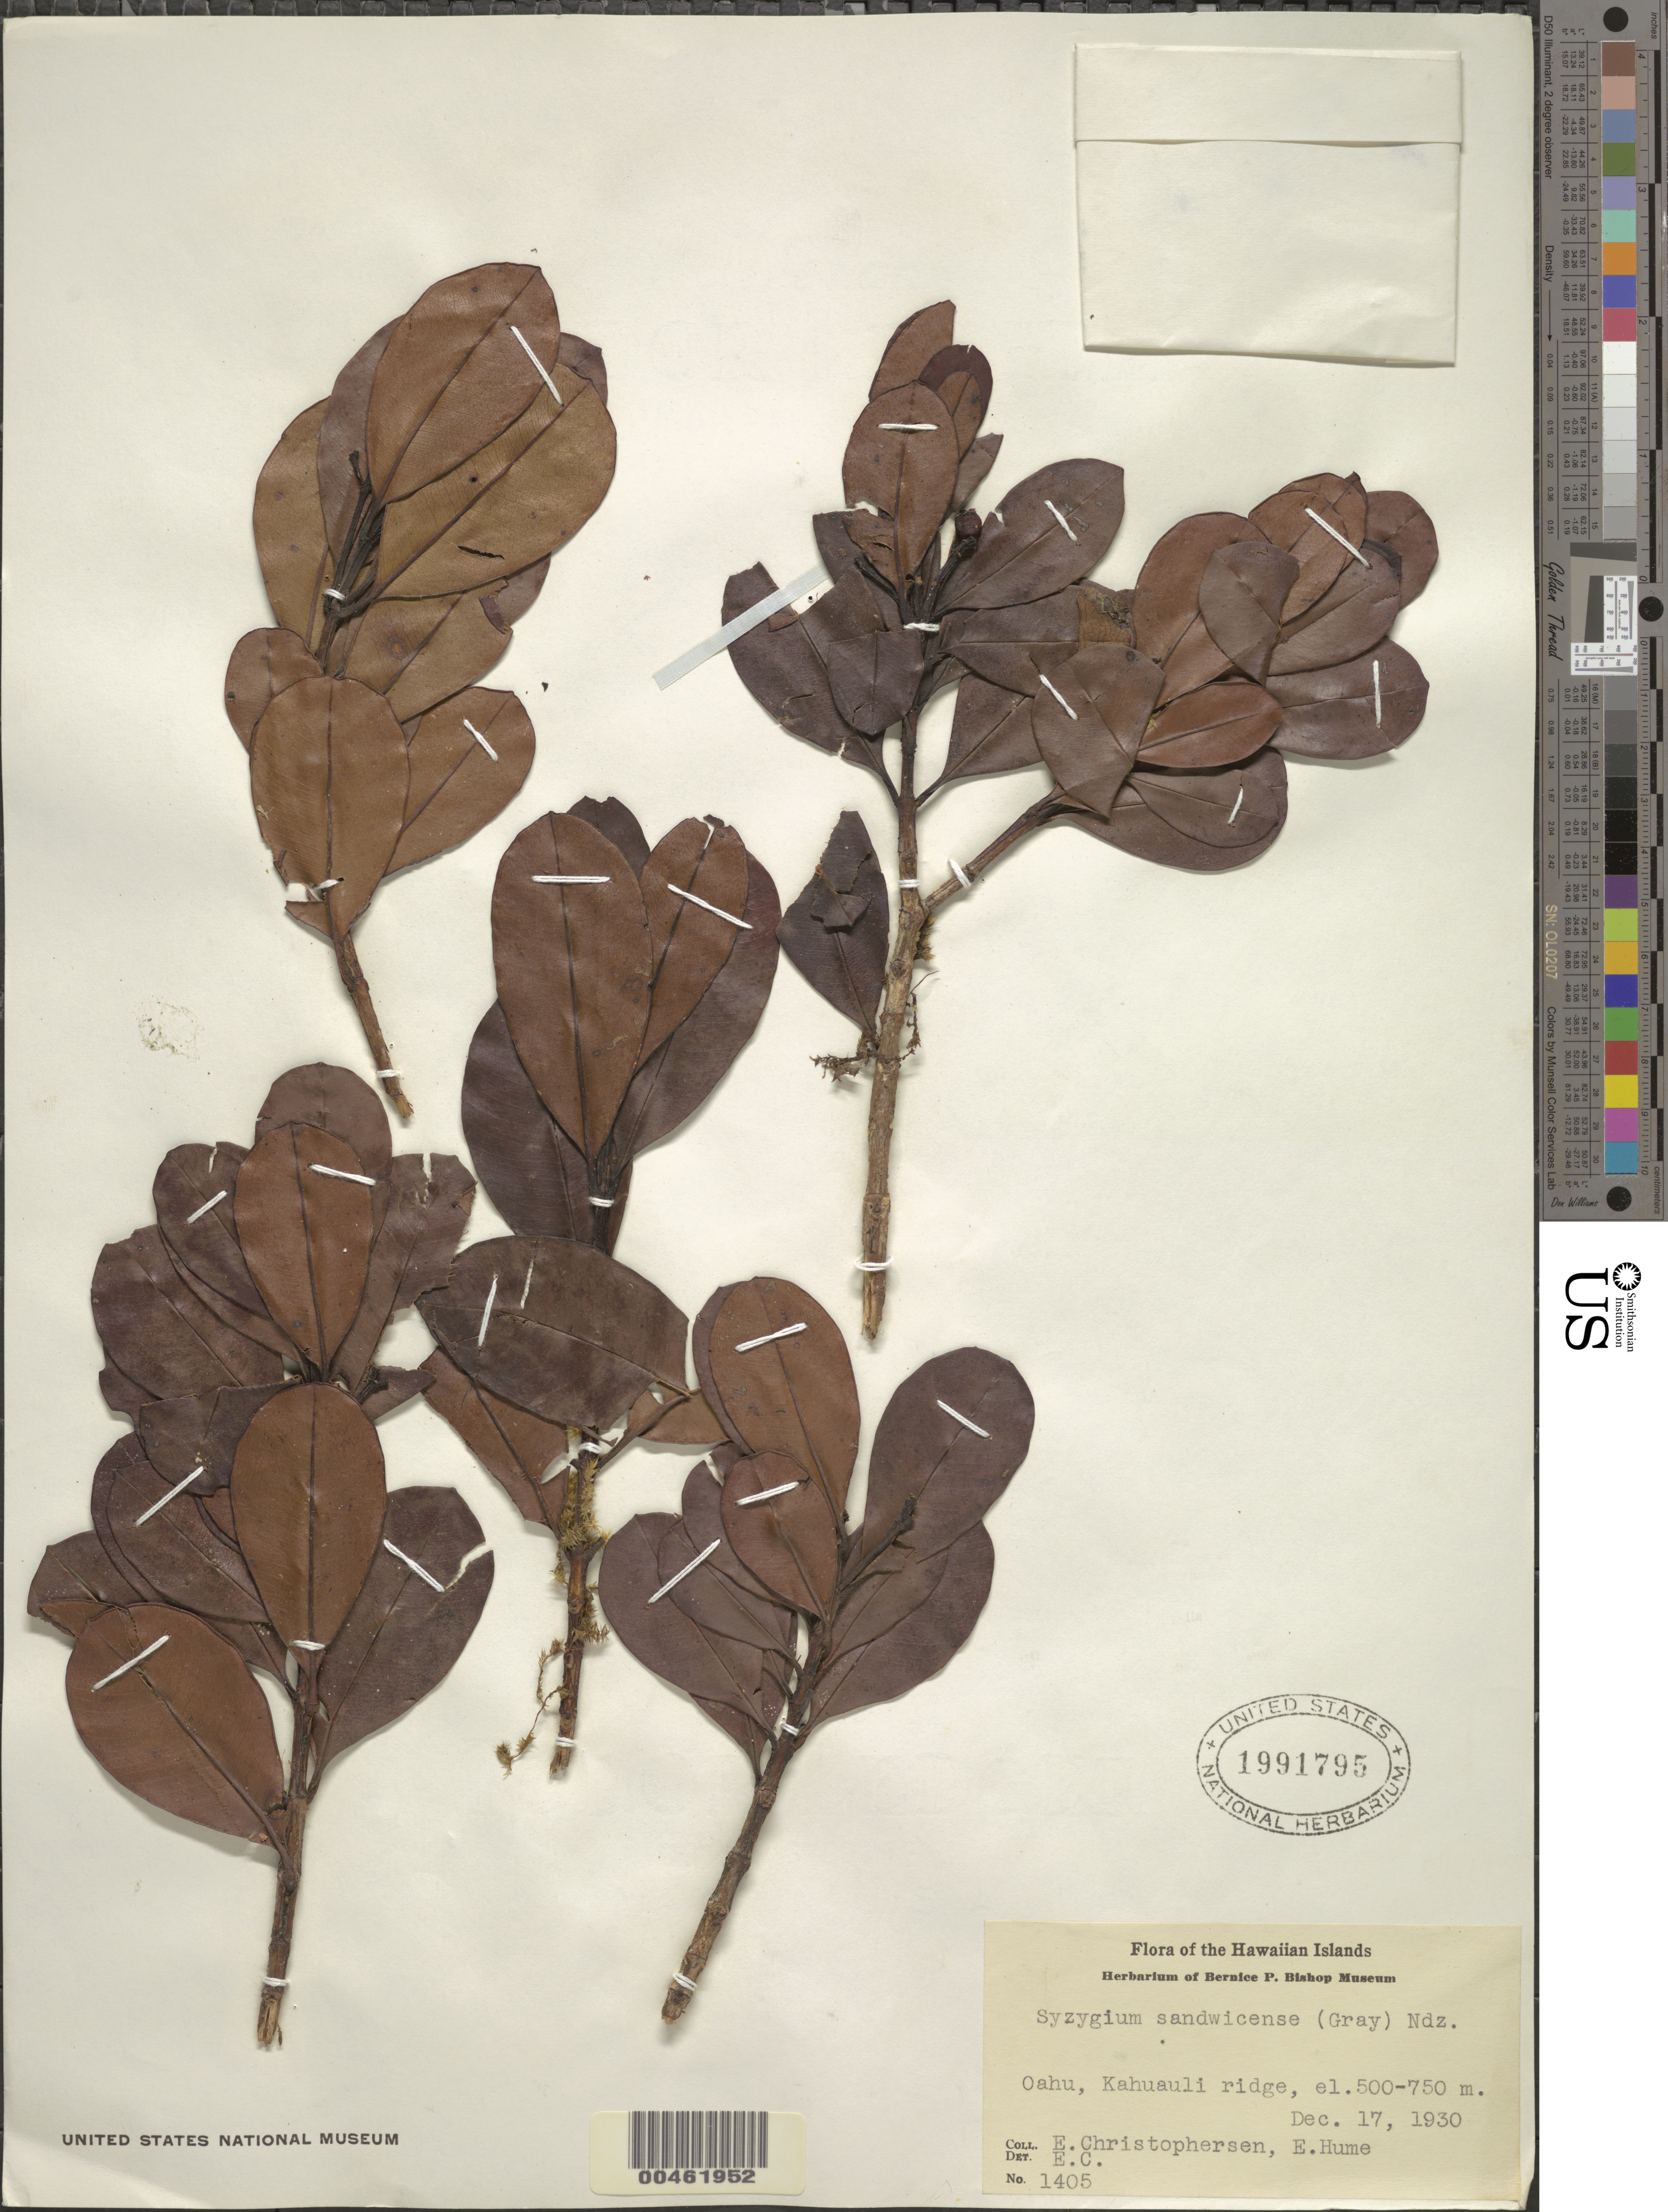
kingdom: Plantae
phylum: Tracheophyta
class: Magnoliopsida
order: Myrtales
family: Myrtaceae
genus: Syzygium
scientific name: Syzygium sandwicense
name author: (A. Gray) Müll. Stuttg.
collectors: E. Christophersen & E. Hume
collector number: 1405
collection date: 1930-12-17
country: United States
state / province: Hawaii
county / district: Honolulu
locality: Oahu, Kahuauli ridge.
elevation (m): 500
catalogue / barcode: US 1991795